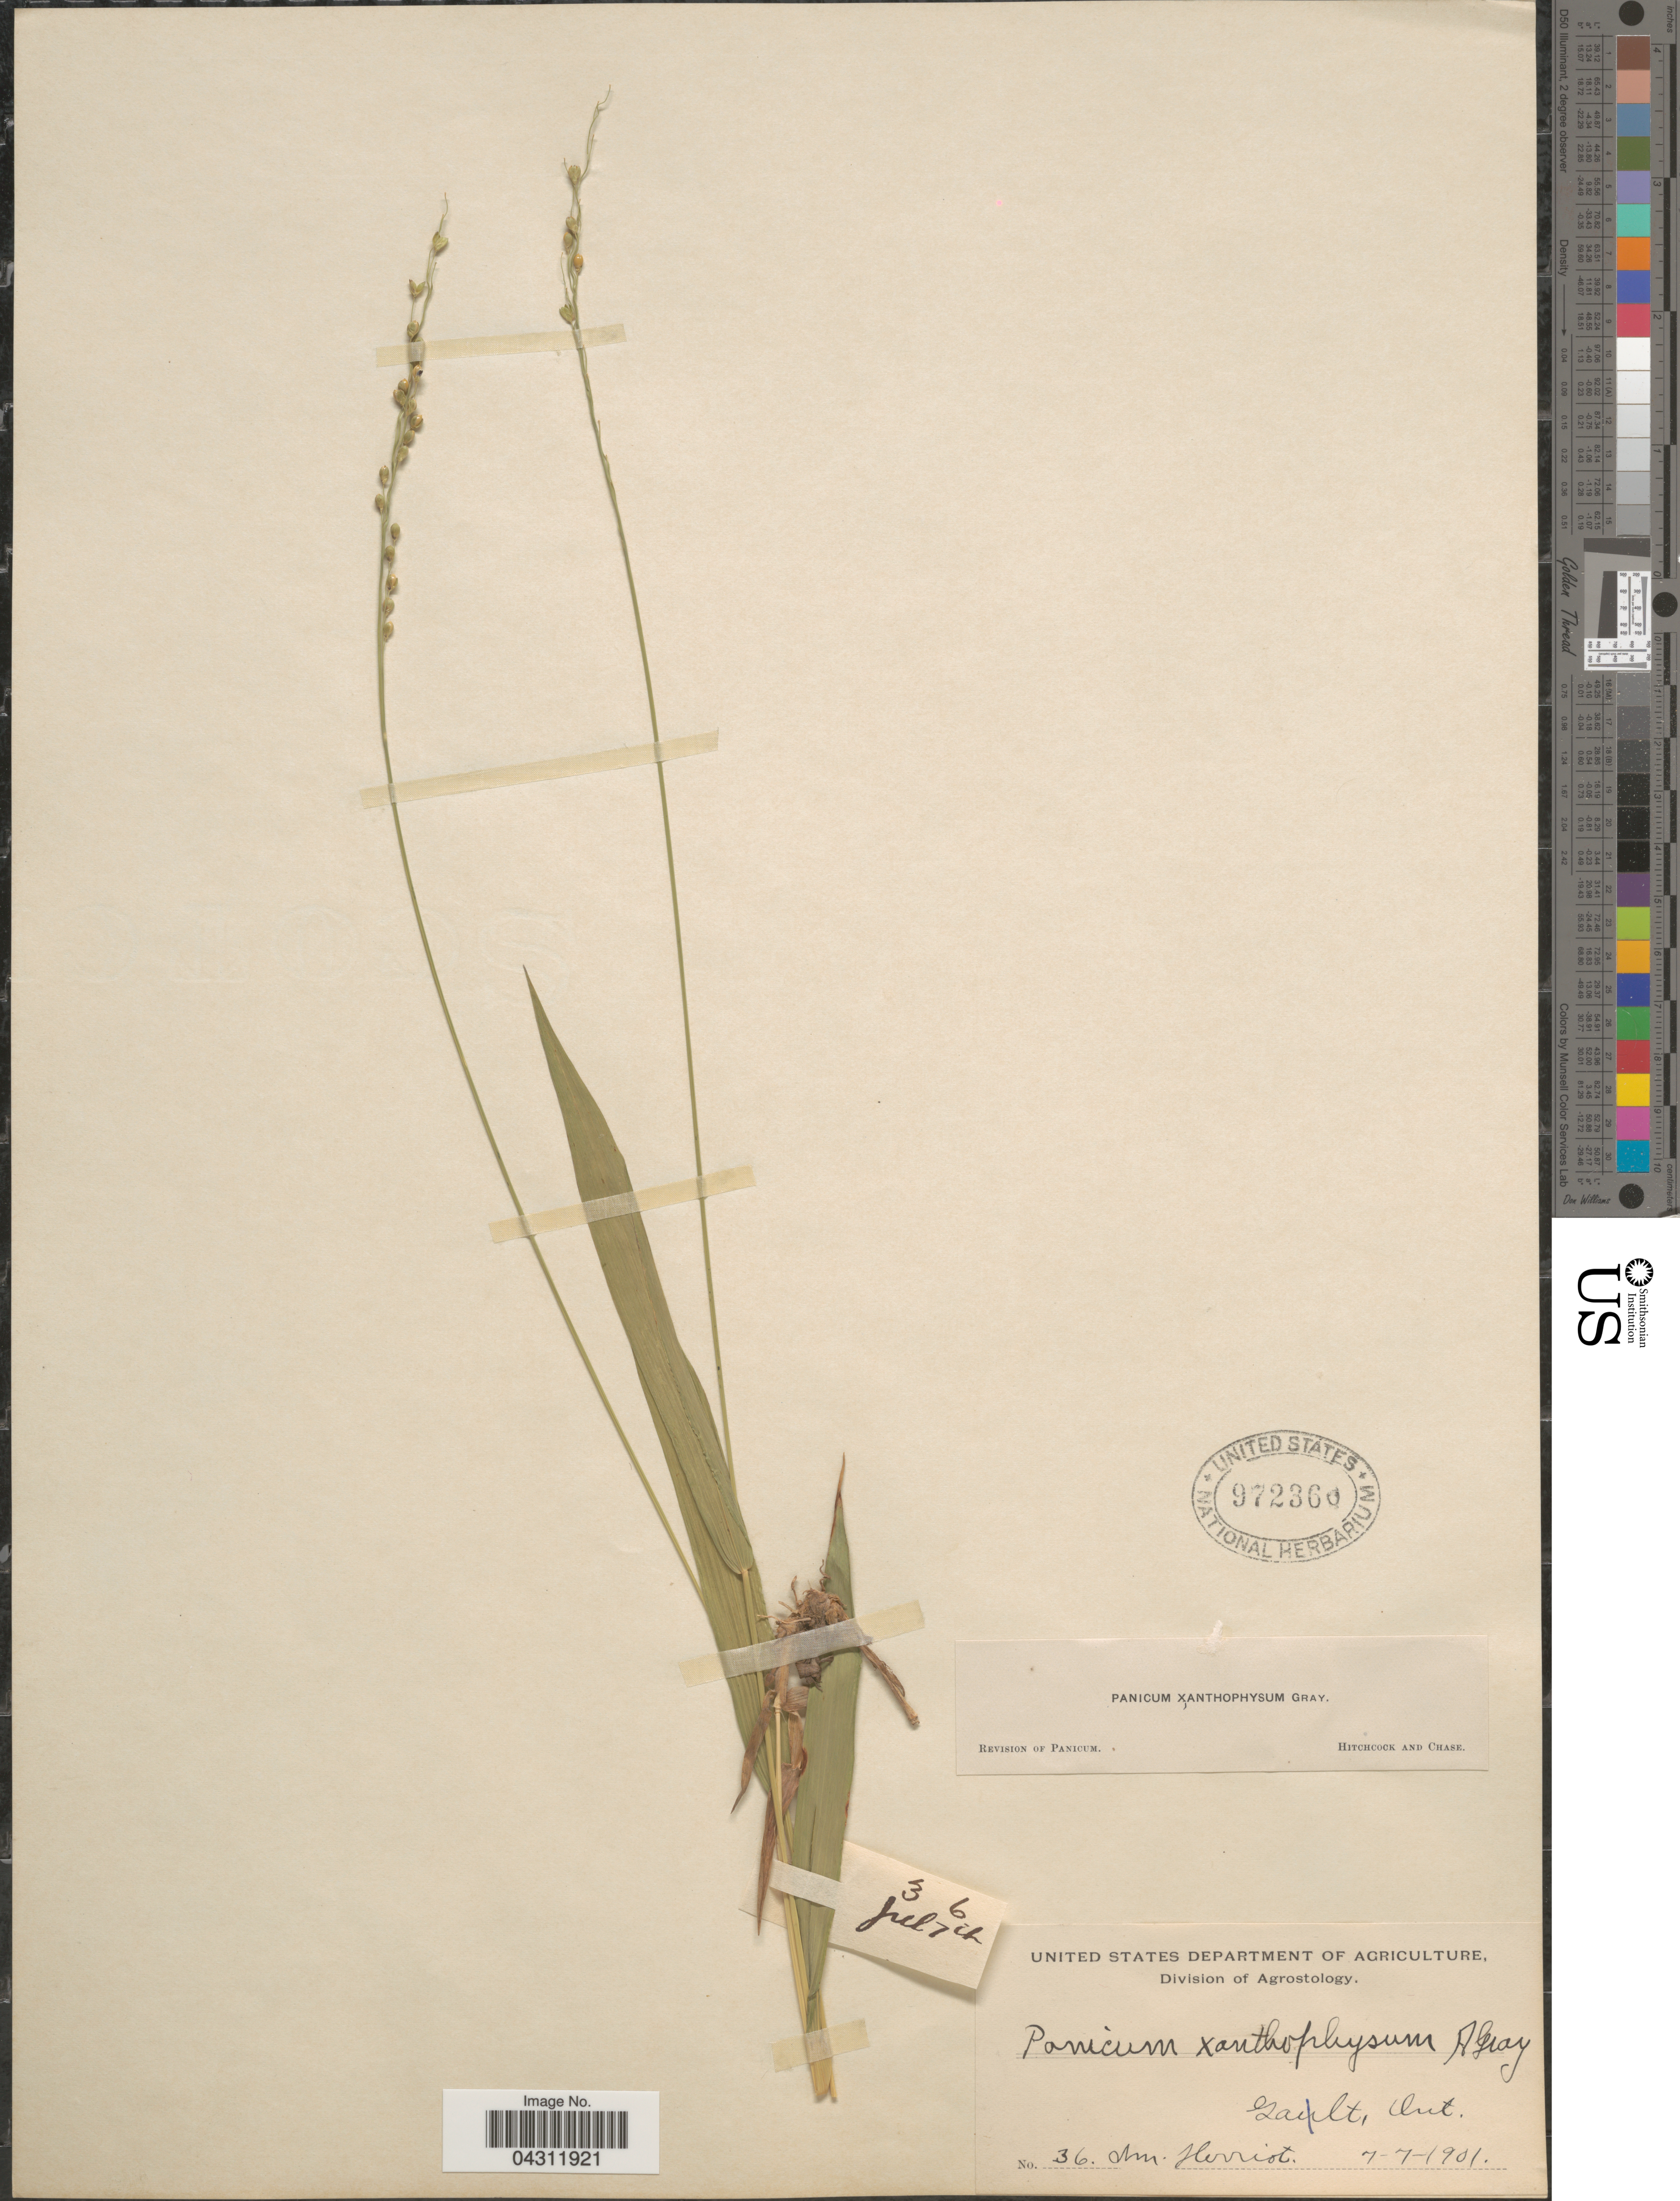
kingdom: Plantae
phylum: Tracheophyta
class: Liliopsida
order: Poales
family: Poaceae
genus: Dichanthelium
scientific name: Dichanthelium xanthophysum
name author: (A. Gray) Freckmann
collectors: W. Herriot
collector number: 36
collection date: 1901-07-07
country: Canada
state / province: Ontario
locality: Galt.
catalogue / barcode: US 972360